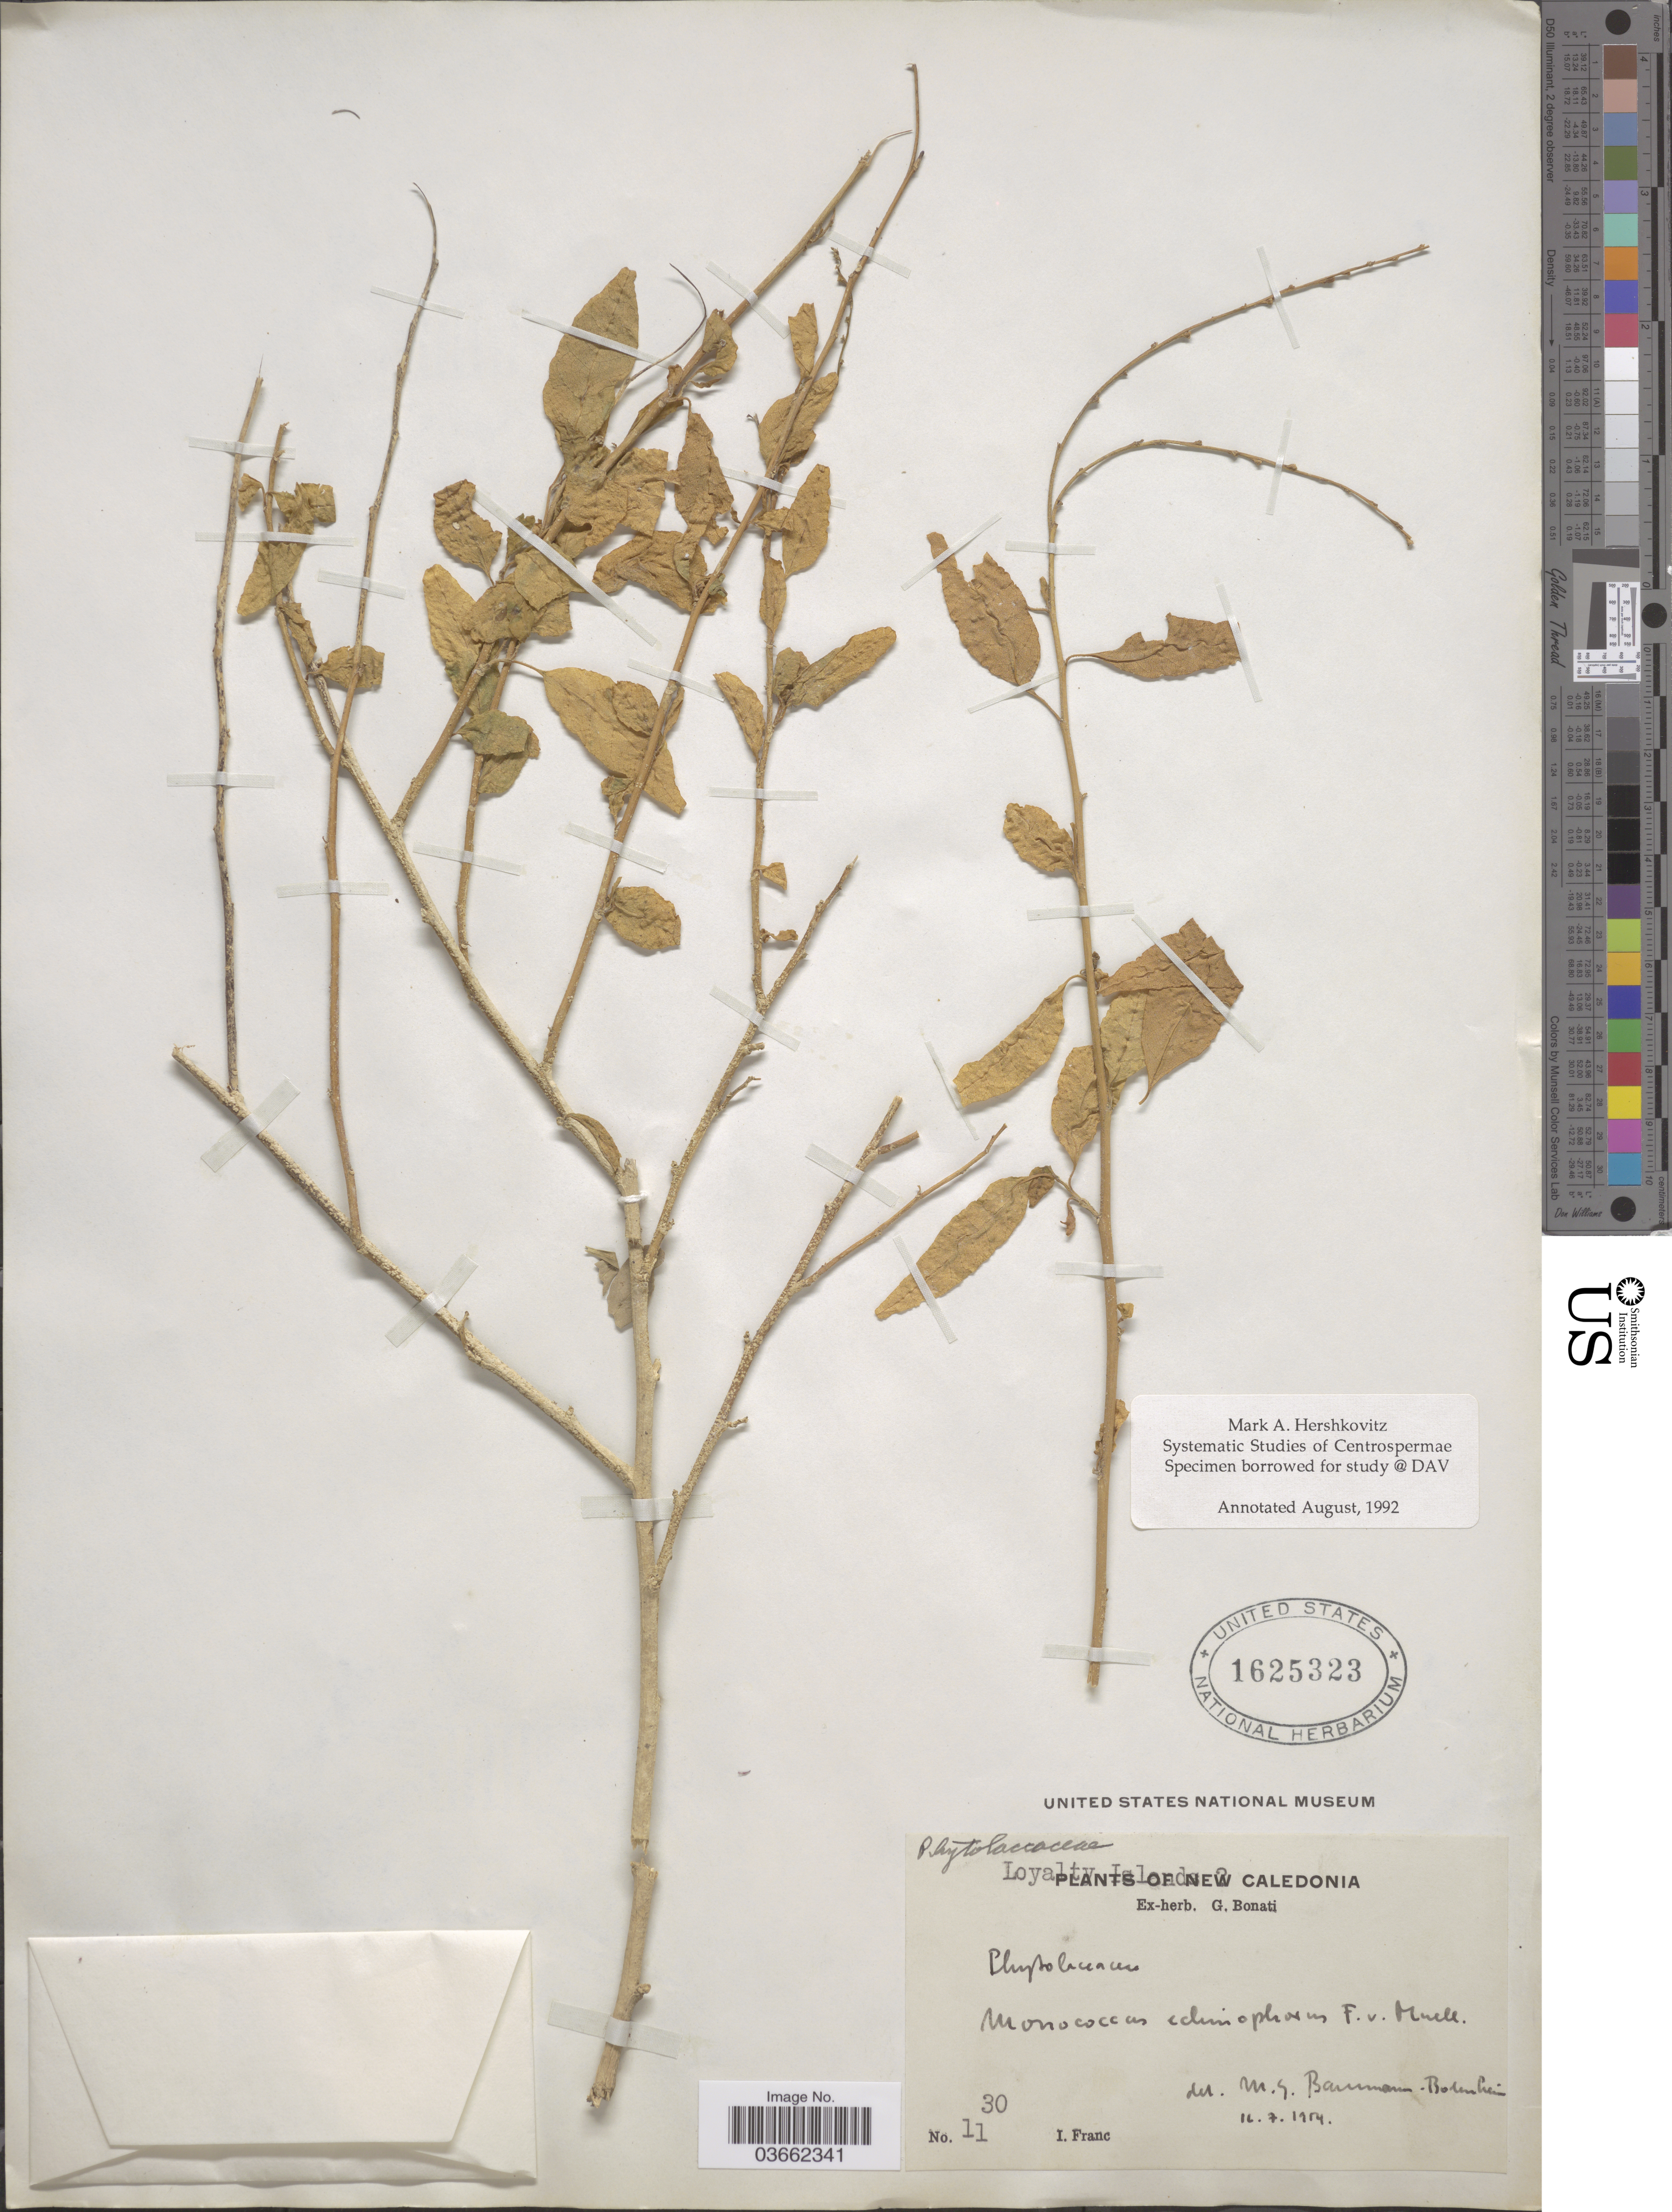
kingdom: Plantae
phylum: Tracheophyta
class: Magnoliopsida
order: Caryophyllales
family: Phytolaccaceae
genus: Monococcus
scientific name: Monococcus echinophorus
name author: F. Muell.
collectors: I. Franc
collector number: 1130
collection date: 1954-07-16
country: New Caledonia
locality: Loyalty Islands 2.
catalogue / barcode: US 1625323